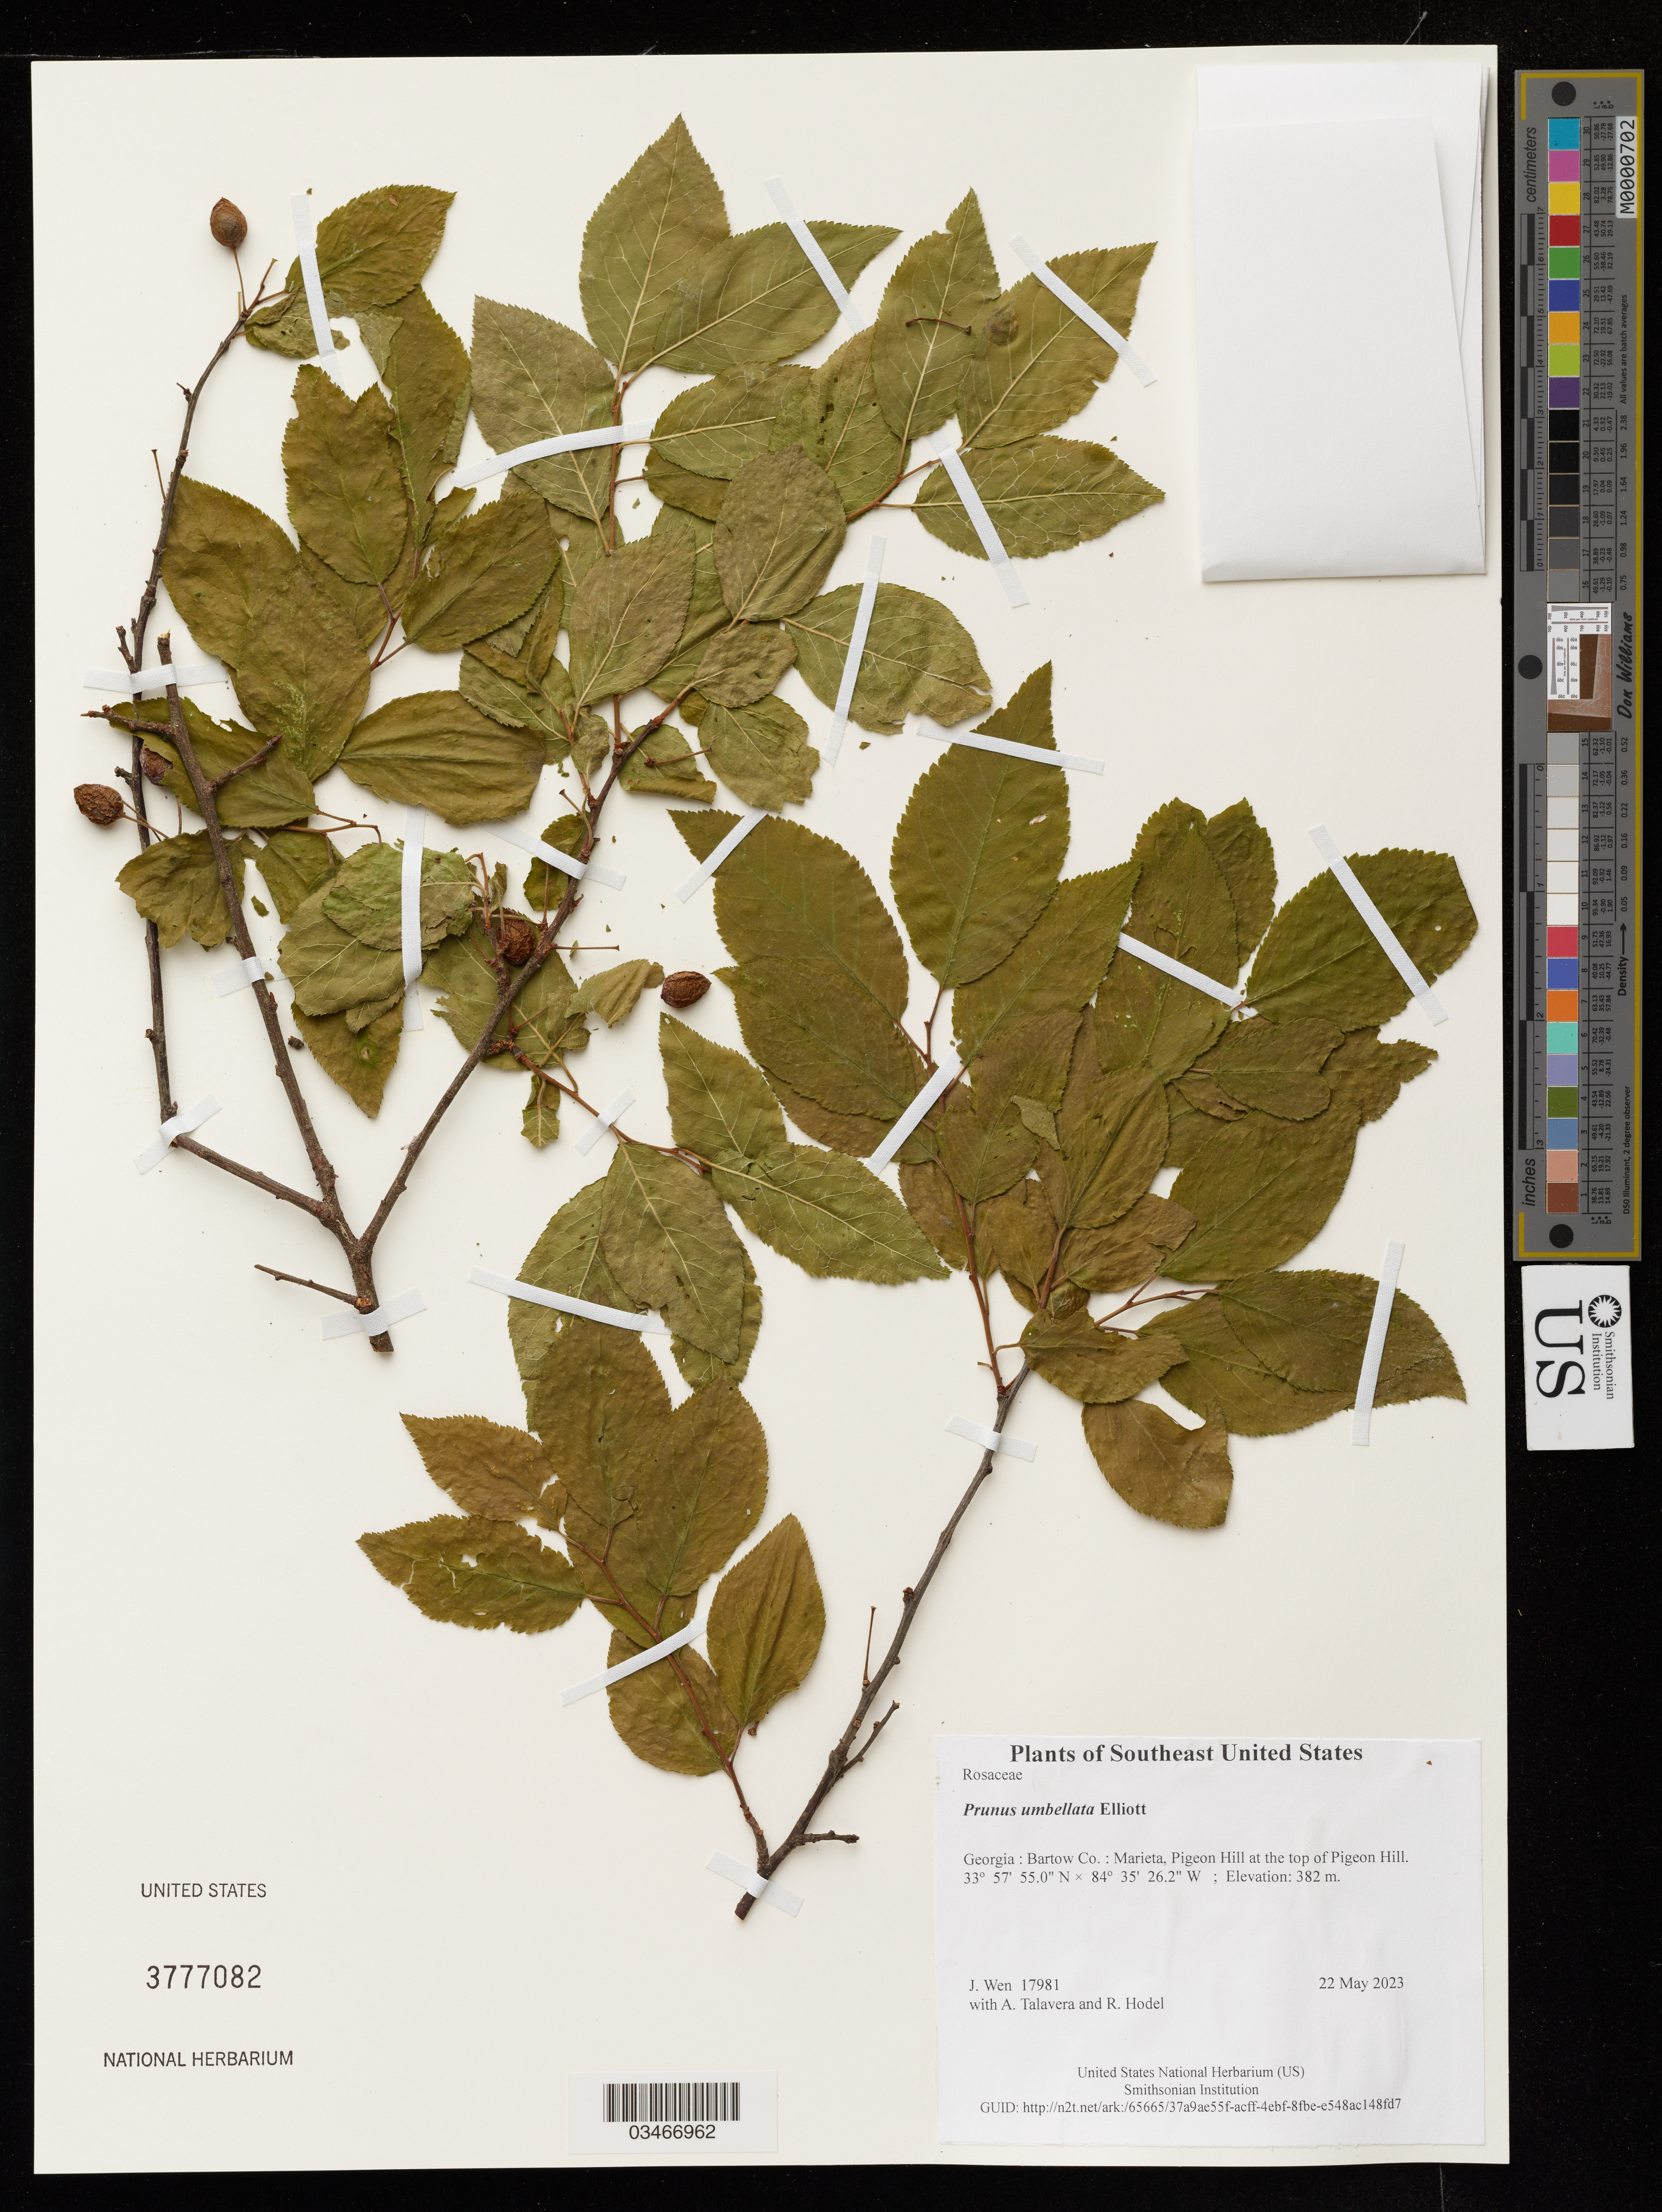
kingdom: Plantae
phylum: Tracheophyta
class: Magnoliopsida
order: Rosales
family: Rosaceae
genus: Prunus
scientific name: Prunus umbellata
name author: Elliott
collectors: J. Wen, A. Talavera & R. Hodel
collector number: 17981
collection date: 2023-05-22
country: United States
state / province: Georgia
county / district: Bartow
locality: Marieta, Pigeon Hill at the top of Pigeon Hill.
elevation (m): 382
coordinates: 33 57.916 N, 84 35.437 W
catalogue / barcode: US 3777082